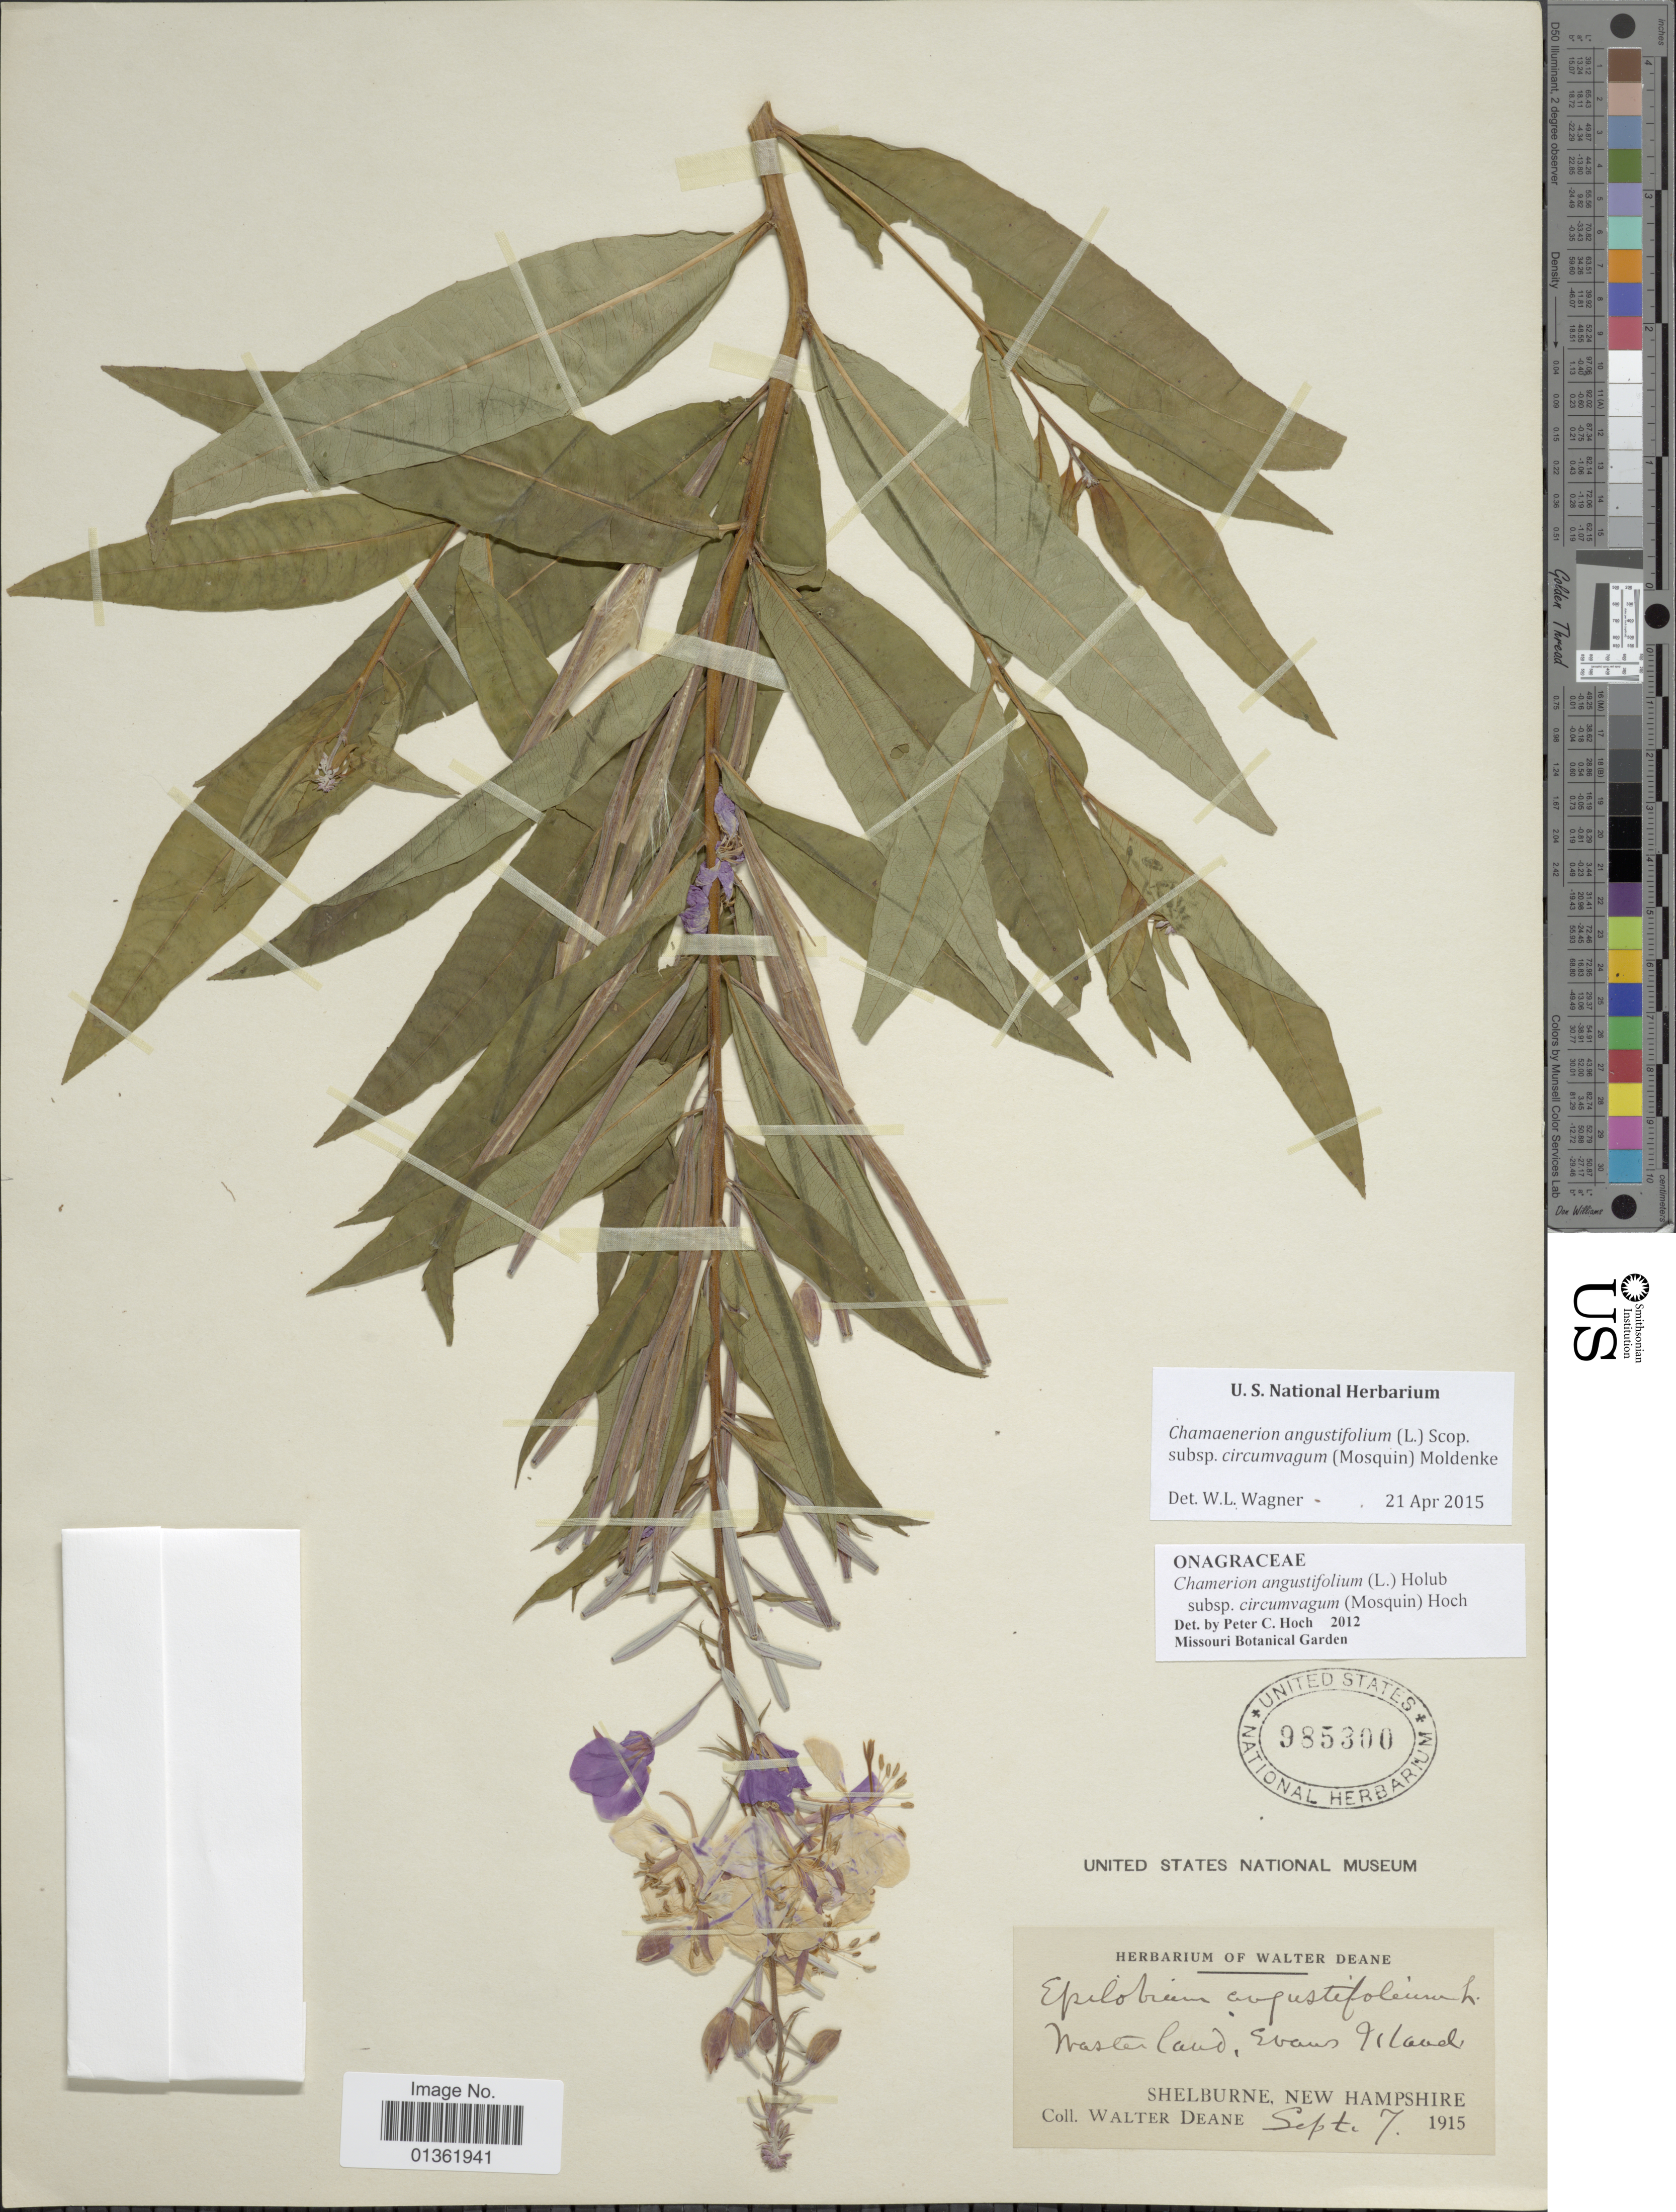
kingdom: Plantae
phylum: Tracheophyta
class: Magnoliopsida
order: Myrtales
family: Onagraceae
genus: Chamaenerion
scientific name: Chamaenerion angustifolium subsp. circumvagum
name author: (Mosquin) Moldenke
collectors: W. Deane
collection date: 1915-09-07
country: United States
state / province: New Hampshire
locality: Masterland, Evans Island, Shelburne.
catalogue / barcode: US 985300